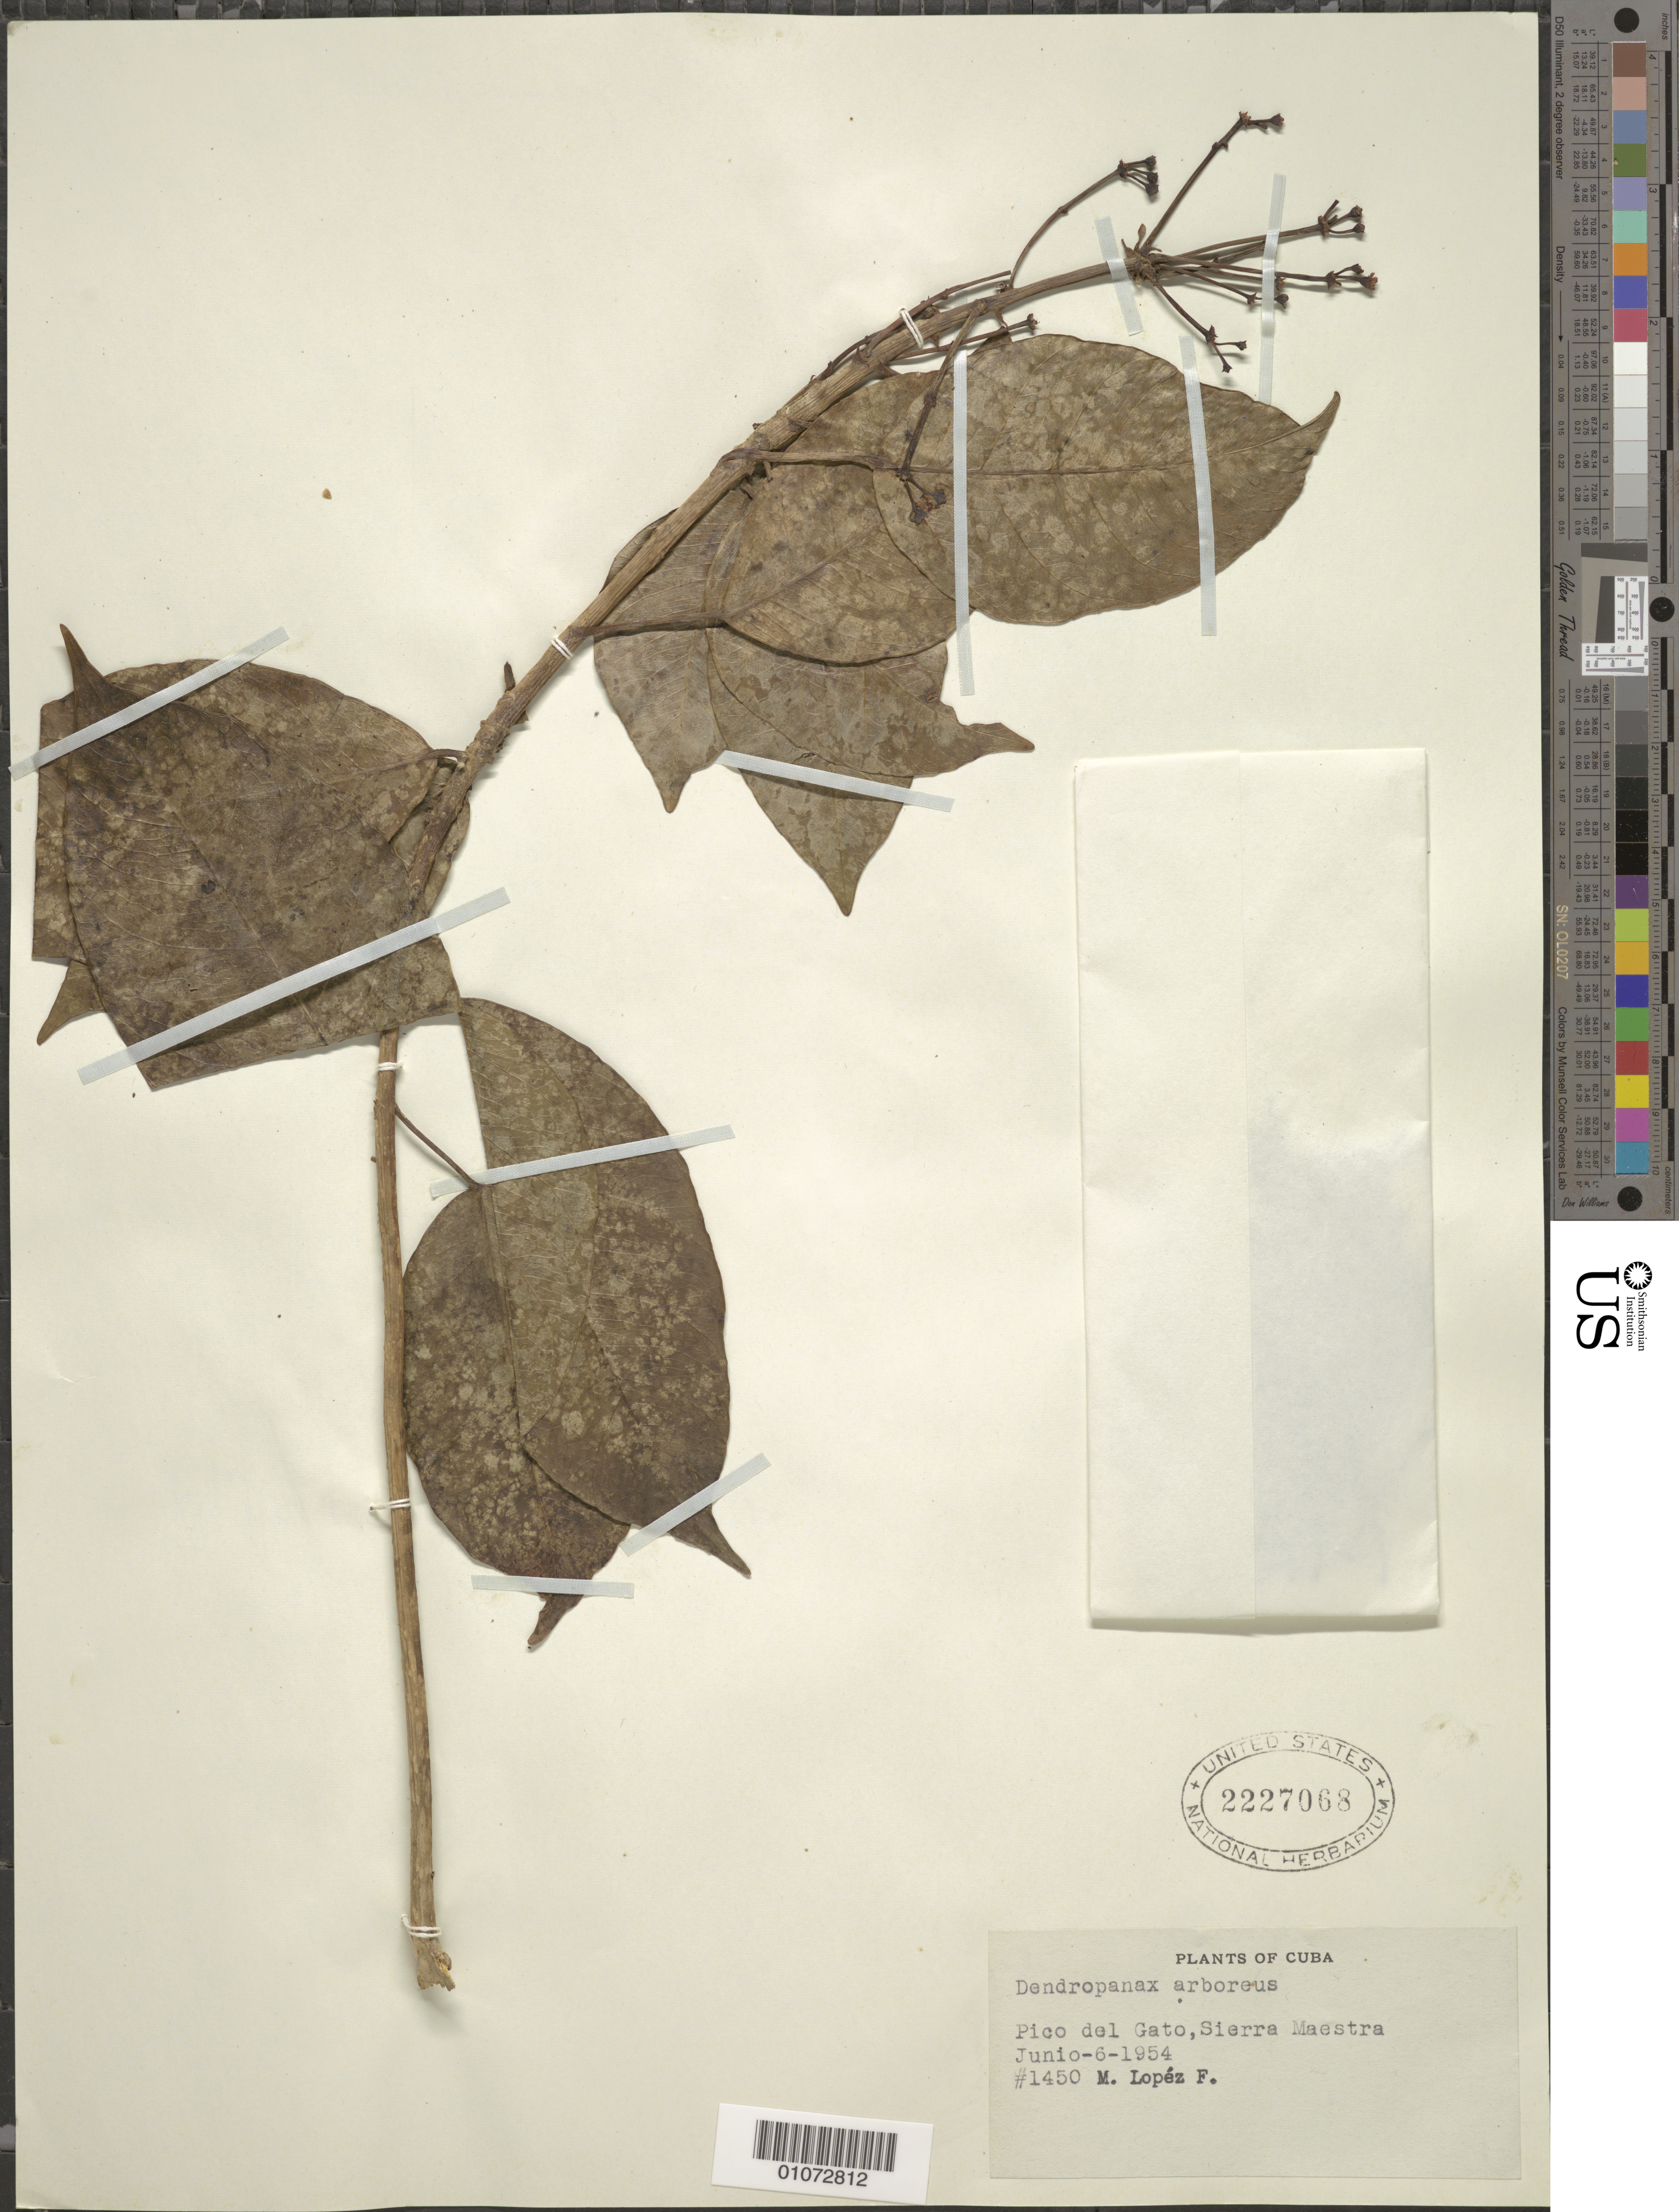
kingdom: Plantae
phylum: Tracheophyta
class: Magnoliopsida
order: Apiales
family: Araliaceae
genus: Dendropanax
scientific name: Dendropanax arboreus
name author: (L.) Decne. & Planch.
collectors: M. López Figueiras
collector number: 1450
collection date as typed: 06 Jun 1954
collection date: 1954-06-06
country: Cuba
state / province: Oriente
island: Cuba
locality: Pico del Gato, Sierra Maestra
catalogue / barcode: US 2227068